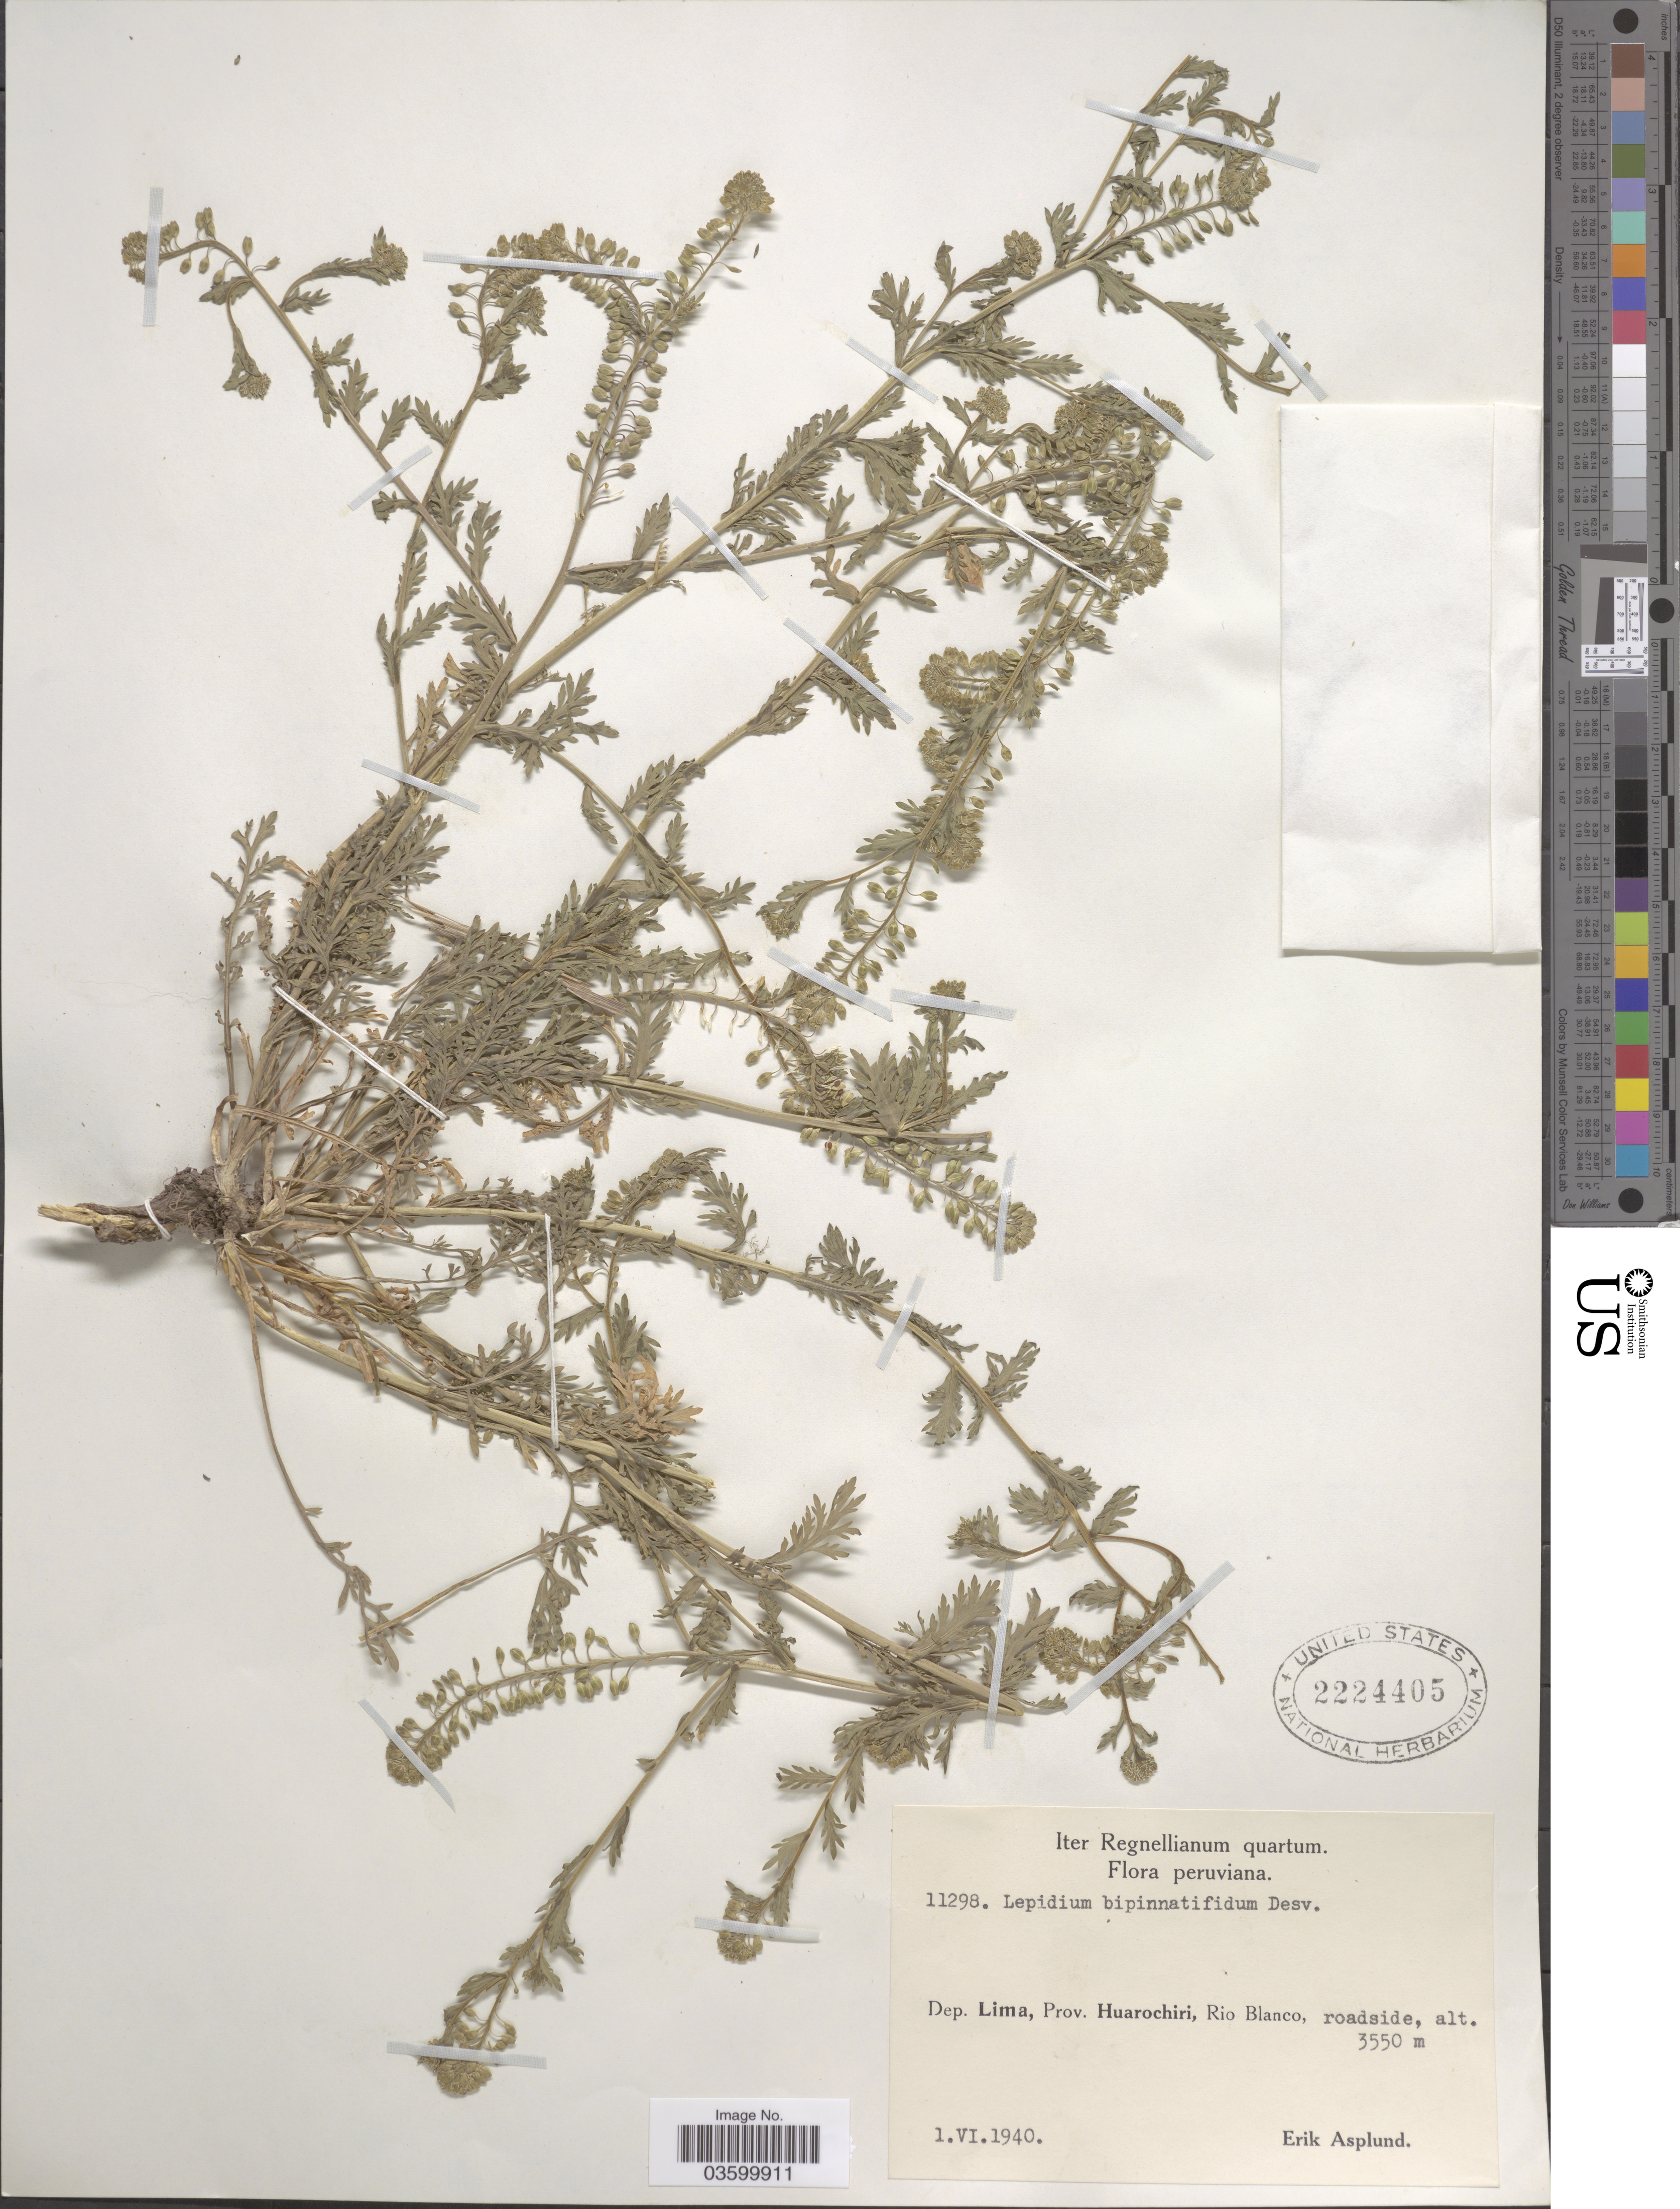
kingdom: Plantae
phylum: Tracheophyta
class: Magnoliopsida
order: Brassicales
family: Brassicaceae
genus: Lepidium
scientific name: Lepidium bipinnatifidum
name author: Desv.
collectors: E. Asplund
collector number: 11298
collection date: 1940-06-01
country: Peru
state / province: Lima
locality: Dep. Lima, Prov. Huarochiri, Rio Blanco.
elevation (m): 3550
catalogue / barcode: US 2224405